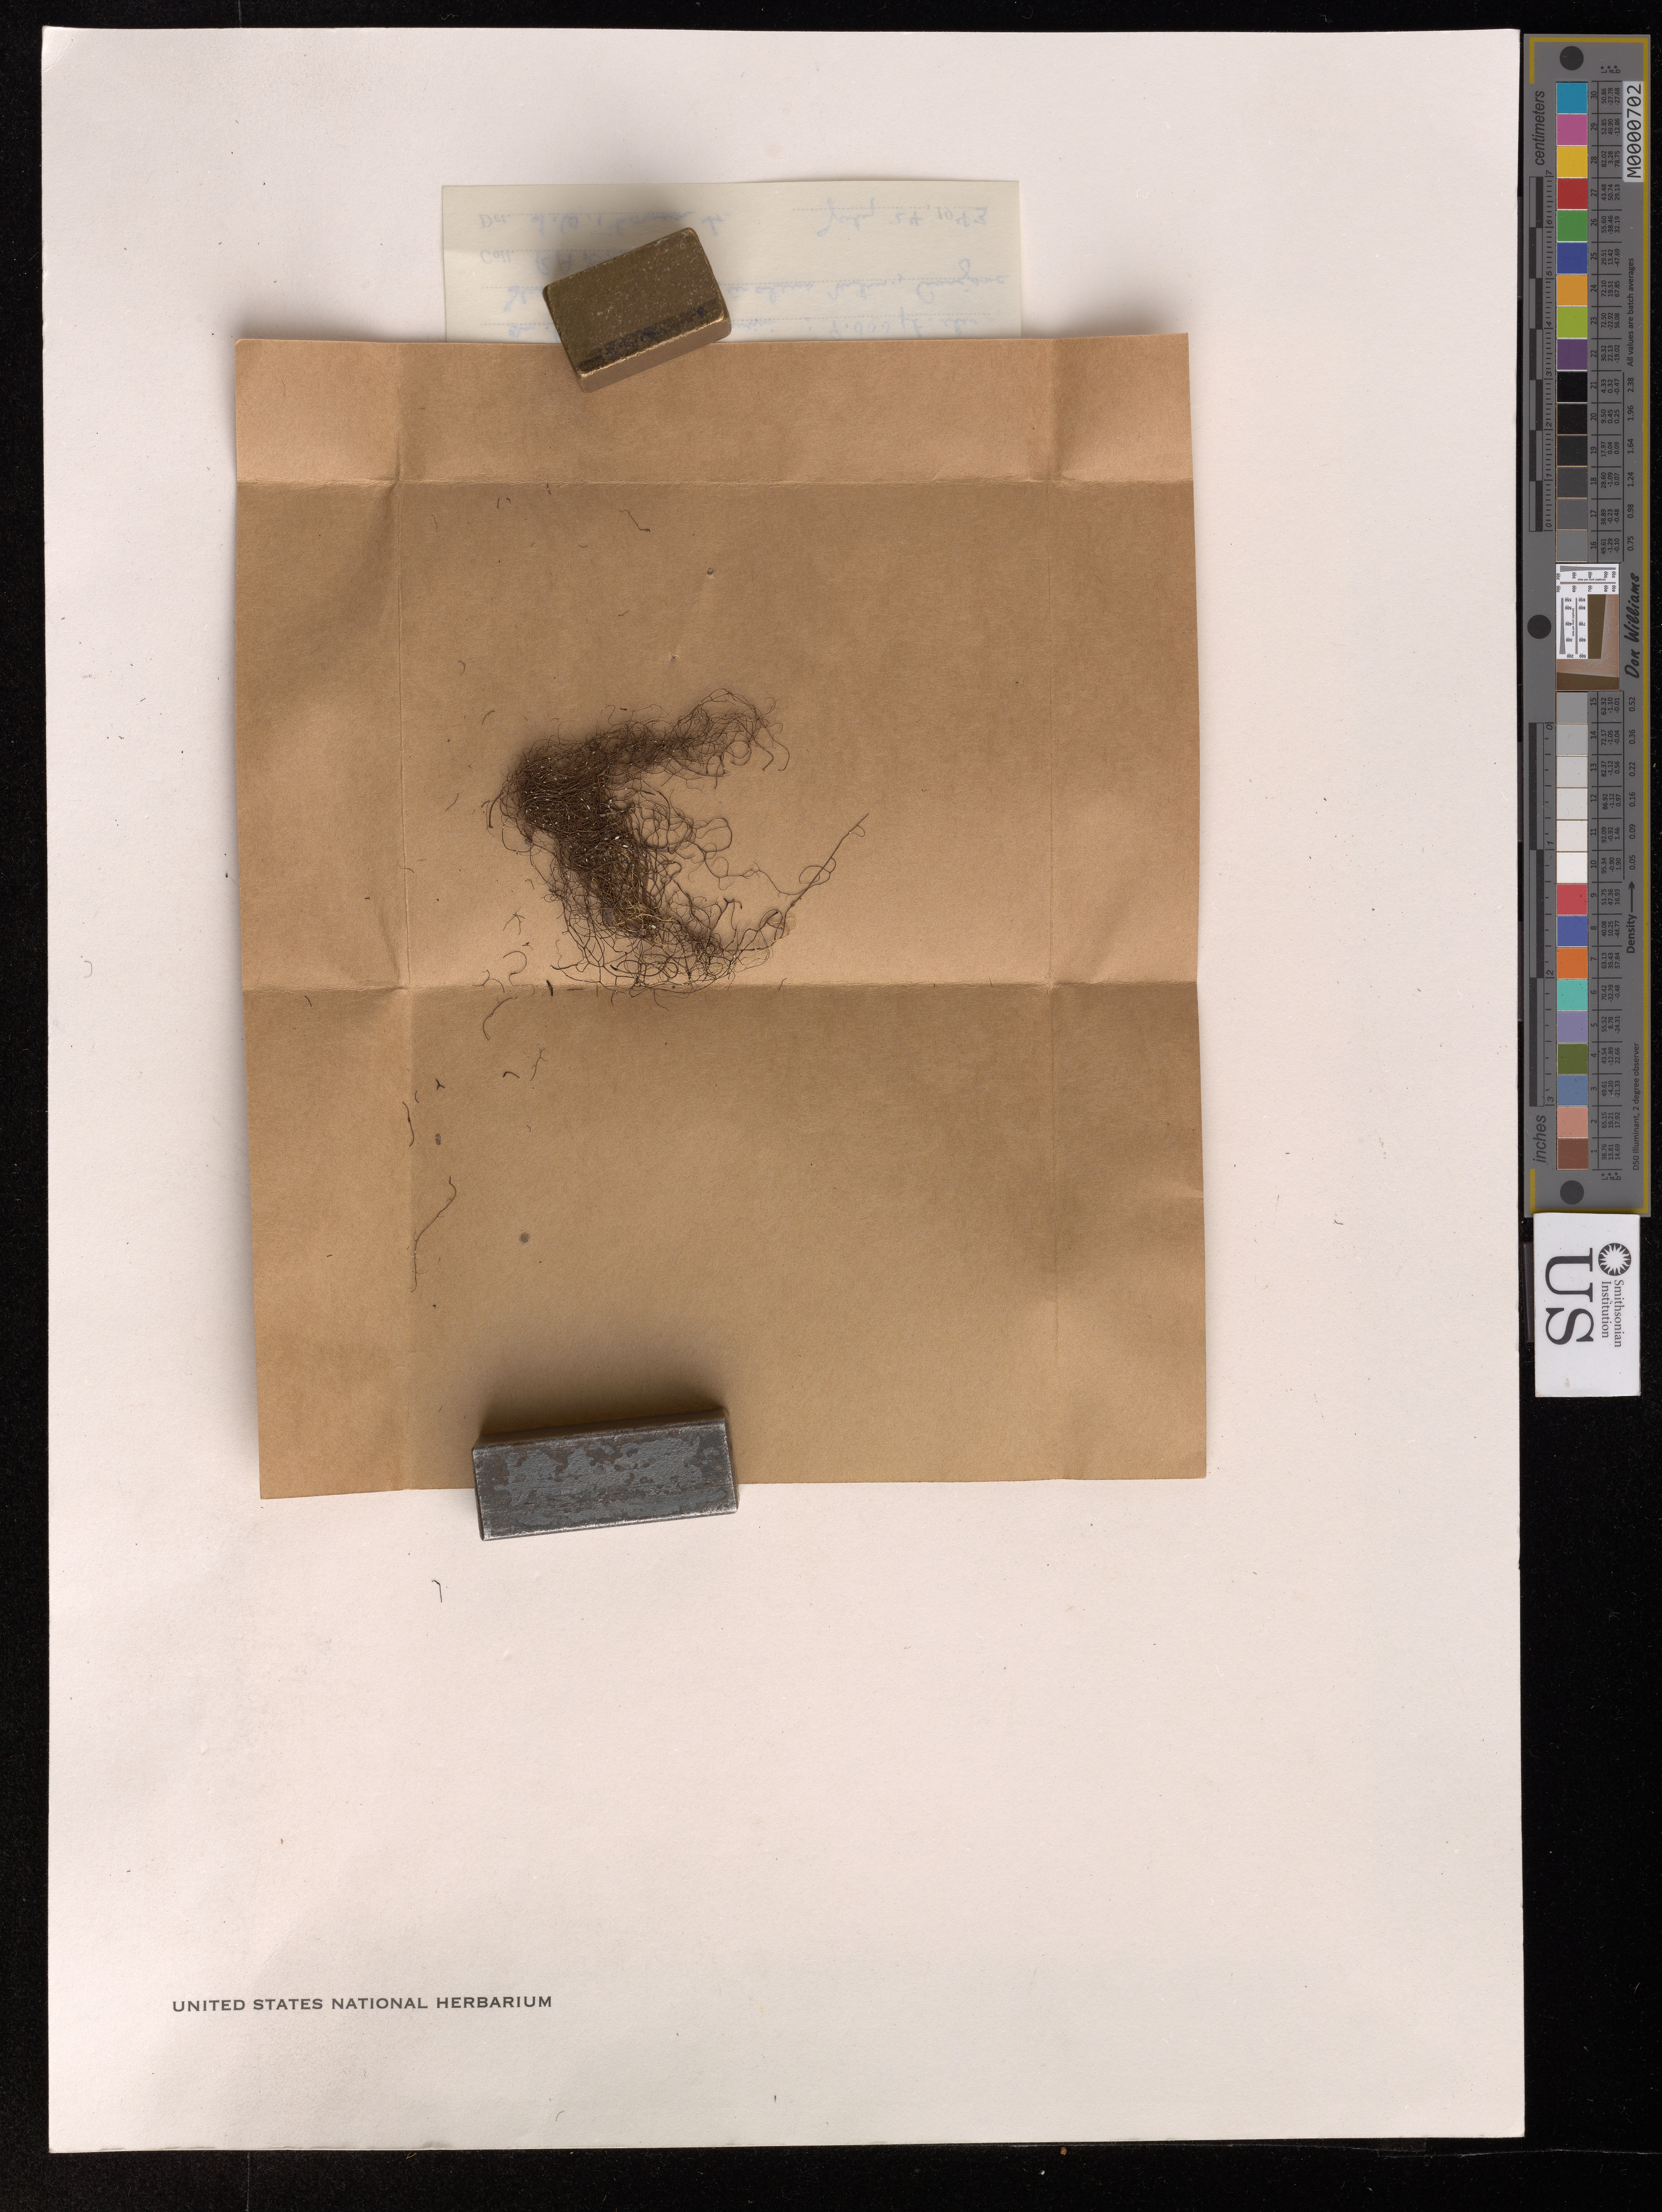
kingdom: Fungi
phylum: Ascomycota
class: Lecanoromycetes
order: Lecanorales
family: Parmeliaceae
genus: Bryoria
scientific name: Bryoria fuscescens var. fuscescens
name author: (Gyeln.) Brodo & D.Hawksw.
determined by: Hawksworth, D. L.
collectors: R. A. Darrow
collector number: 1780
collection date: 1943-07-24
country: United States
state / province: Arizona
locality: Shannon Camp. Pinaleno Mtns.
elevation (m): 2743